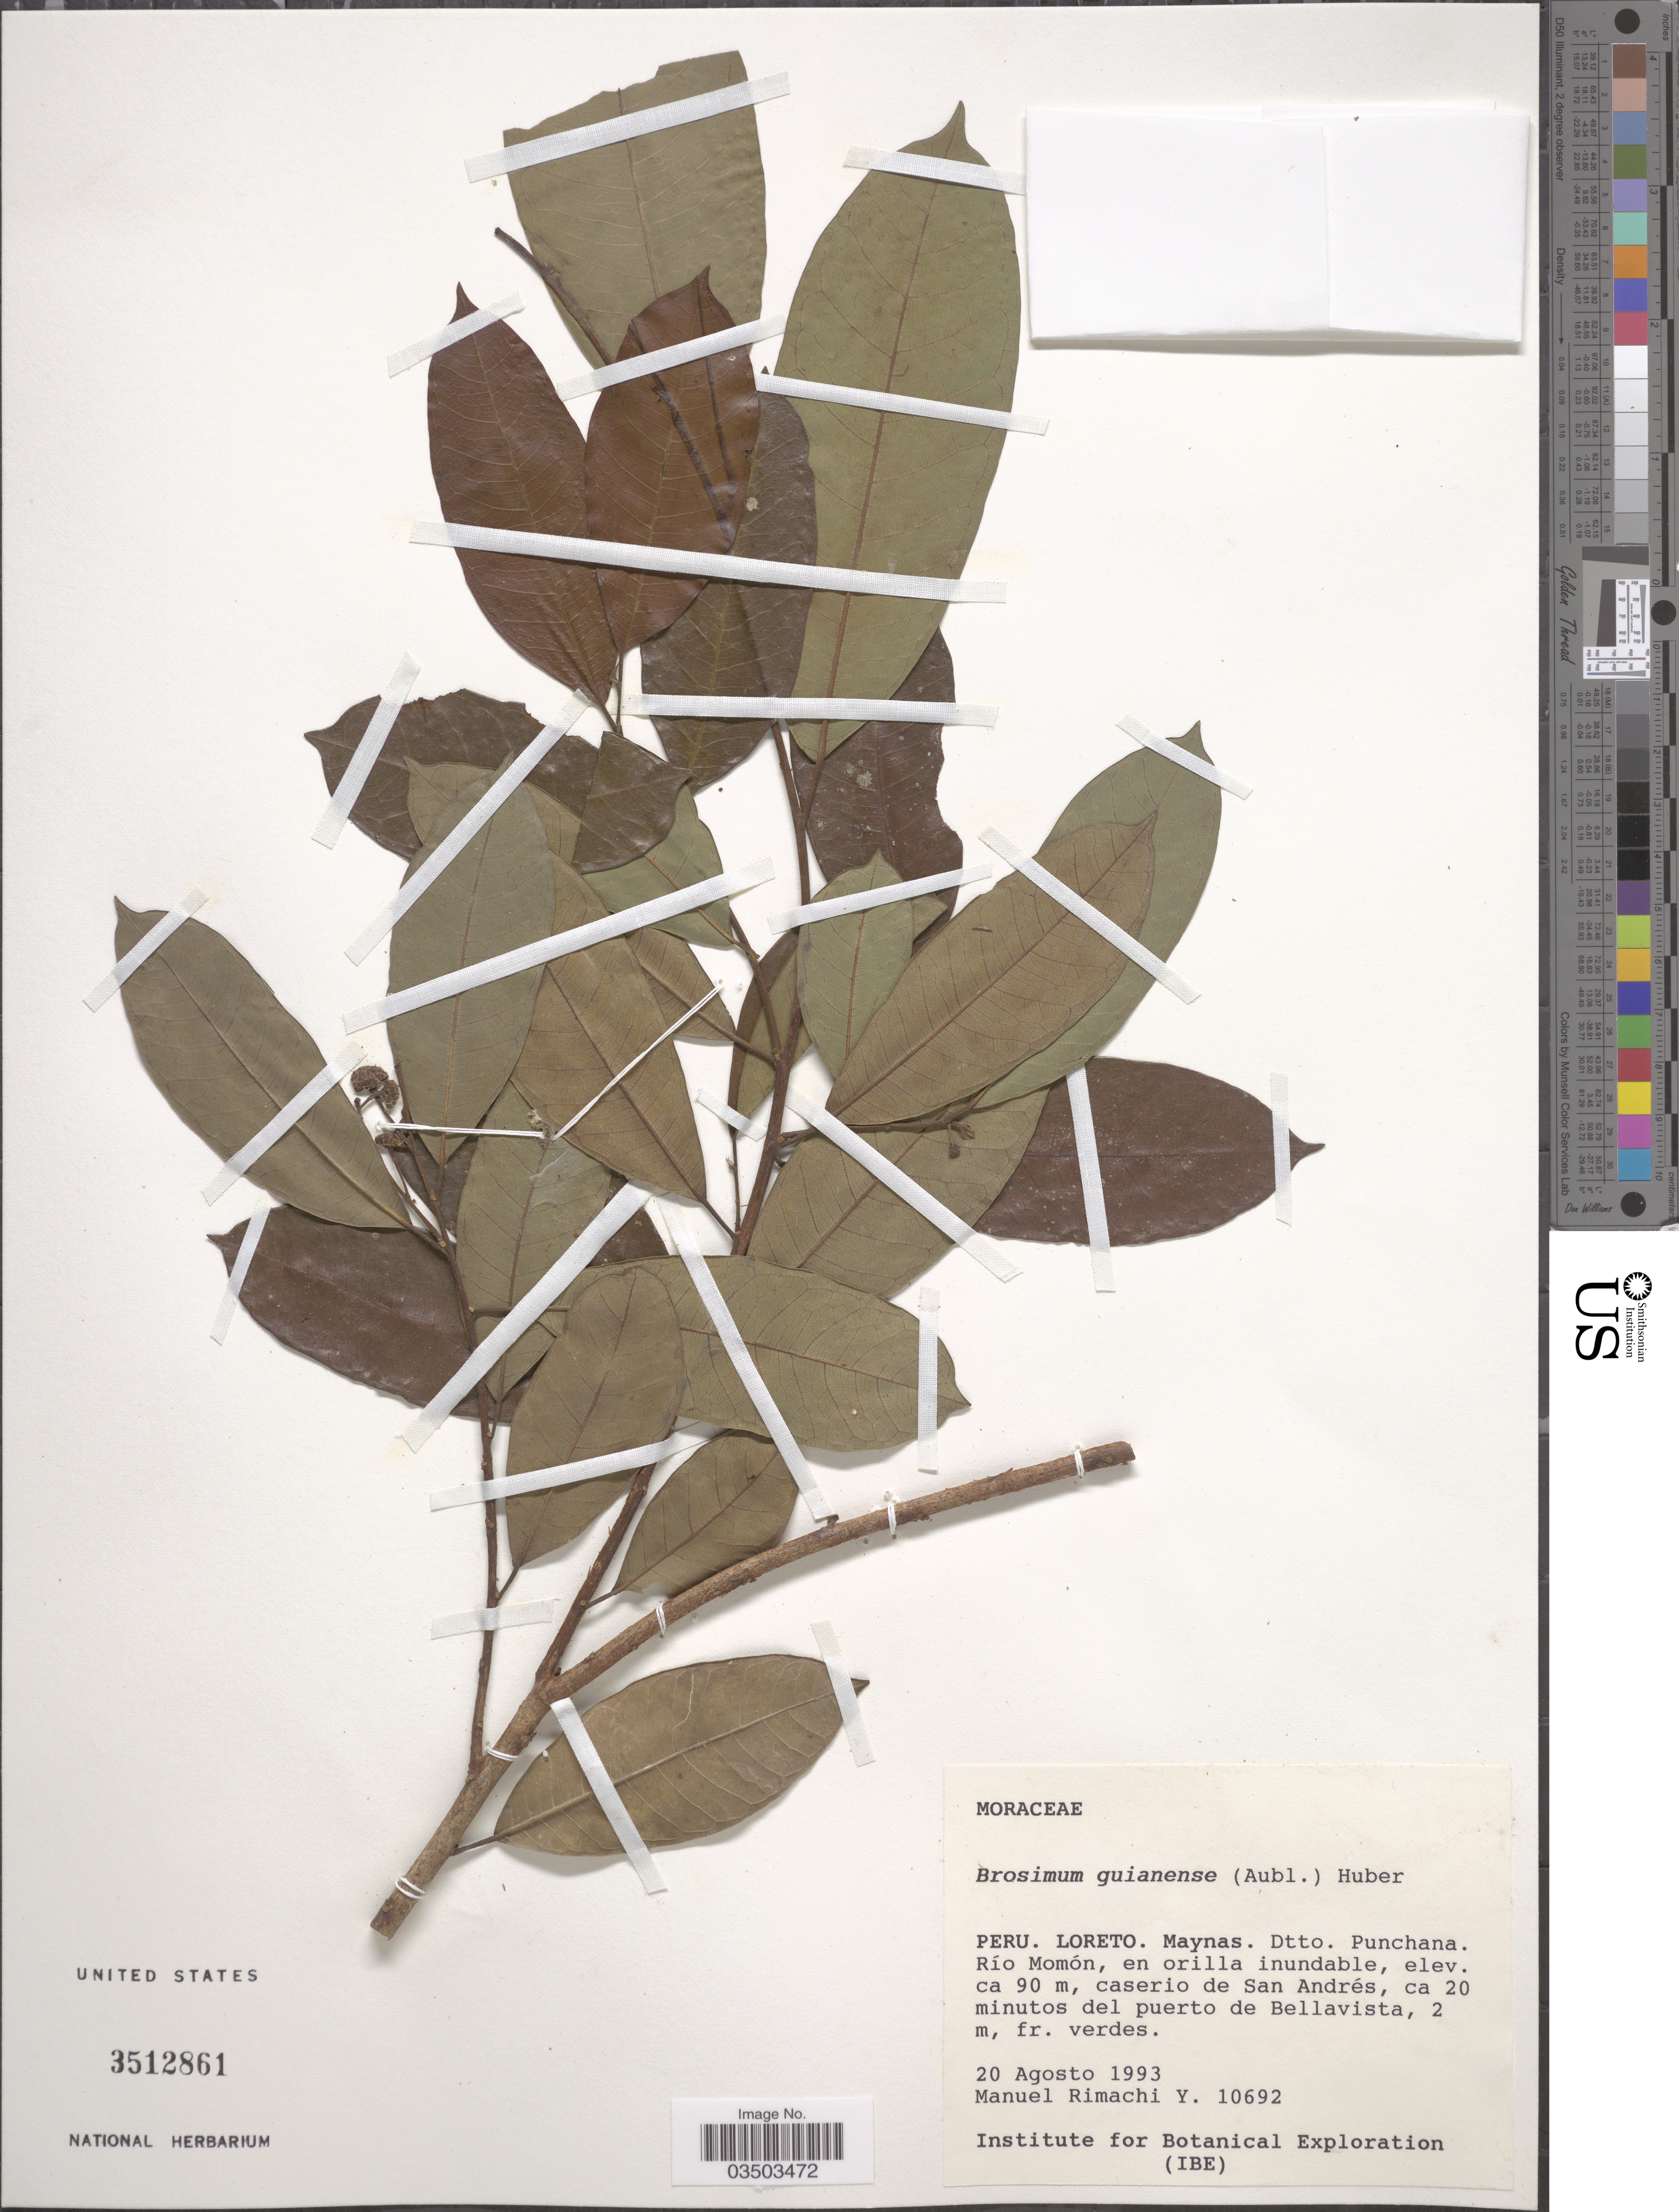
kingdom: Plantae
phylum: Tracheophyta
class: Magnoliopsida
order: Rosales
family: Moraceae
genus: Brosimum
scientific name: Brosimum guianense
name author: (Aubl.) Huber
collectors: M. Rimachi Y.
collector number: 10692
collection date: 1993-08-20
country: Peru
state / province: Loreto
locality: Maynas. Dtto. Punchana. Río Momón, caserio de San Andrés, ca 20 minutos del puerto de Bellavista.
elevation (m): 90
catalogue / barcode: US 3512861